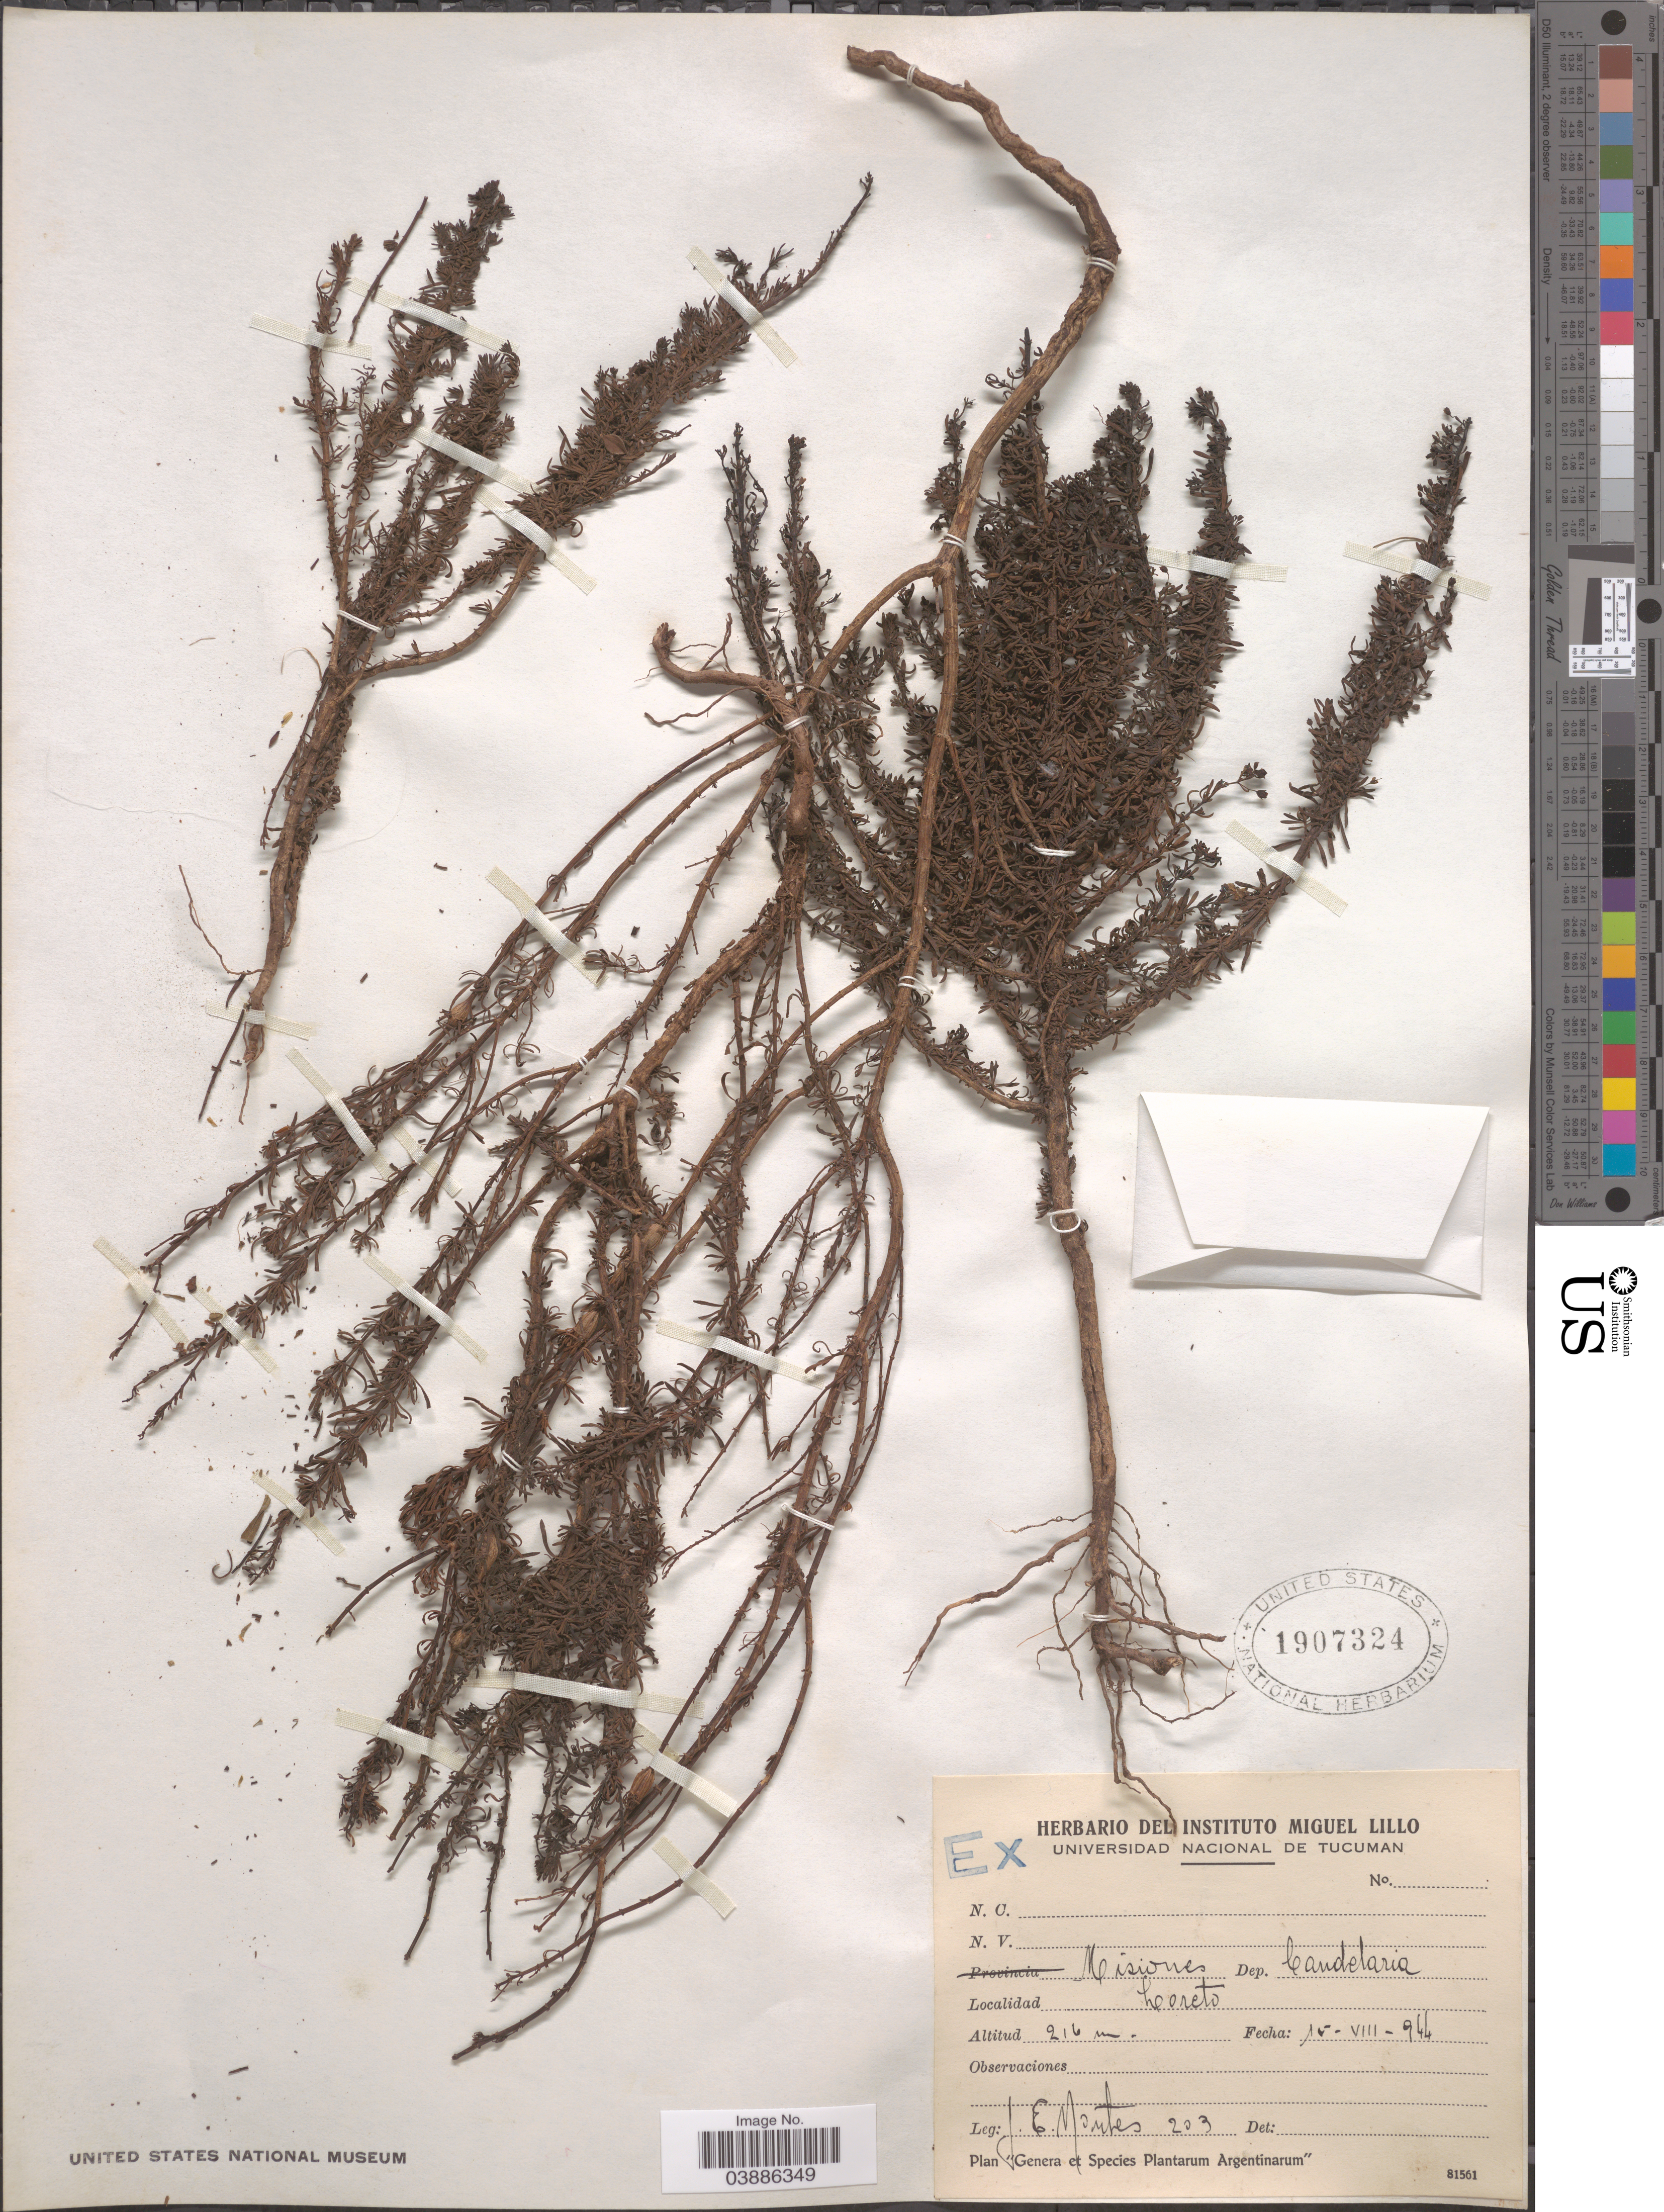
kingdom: Plantae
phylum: Tracheophyta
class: Magnoliopsida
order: Lamiales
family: Plantaginaceae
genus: Scoparia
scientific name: Scoparia sp.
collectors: J. E. Montes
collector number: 203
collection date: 1944-08-15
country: Argentina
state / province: Misiones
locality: Dep. Candelaria. Loreto.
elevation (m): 216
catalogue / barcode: US 1907324